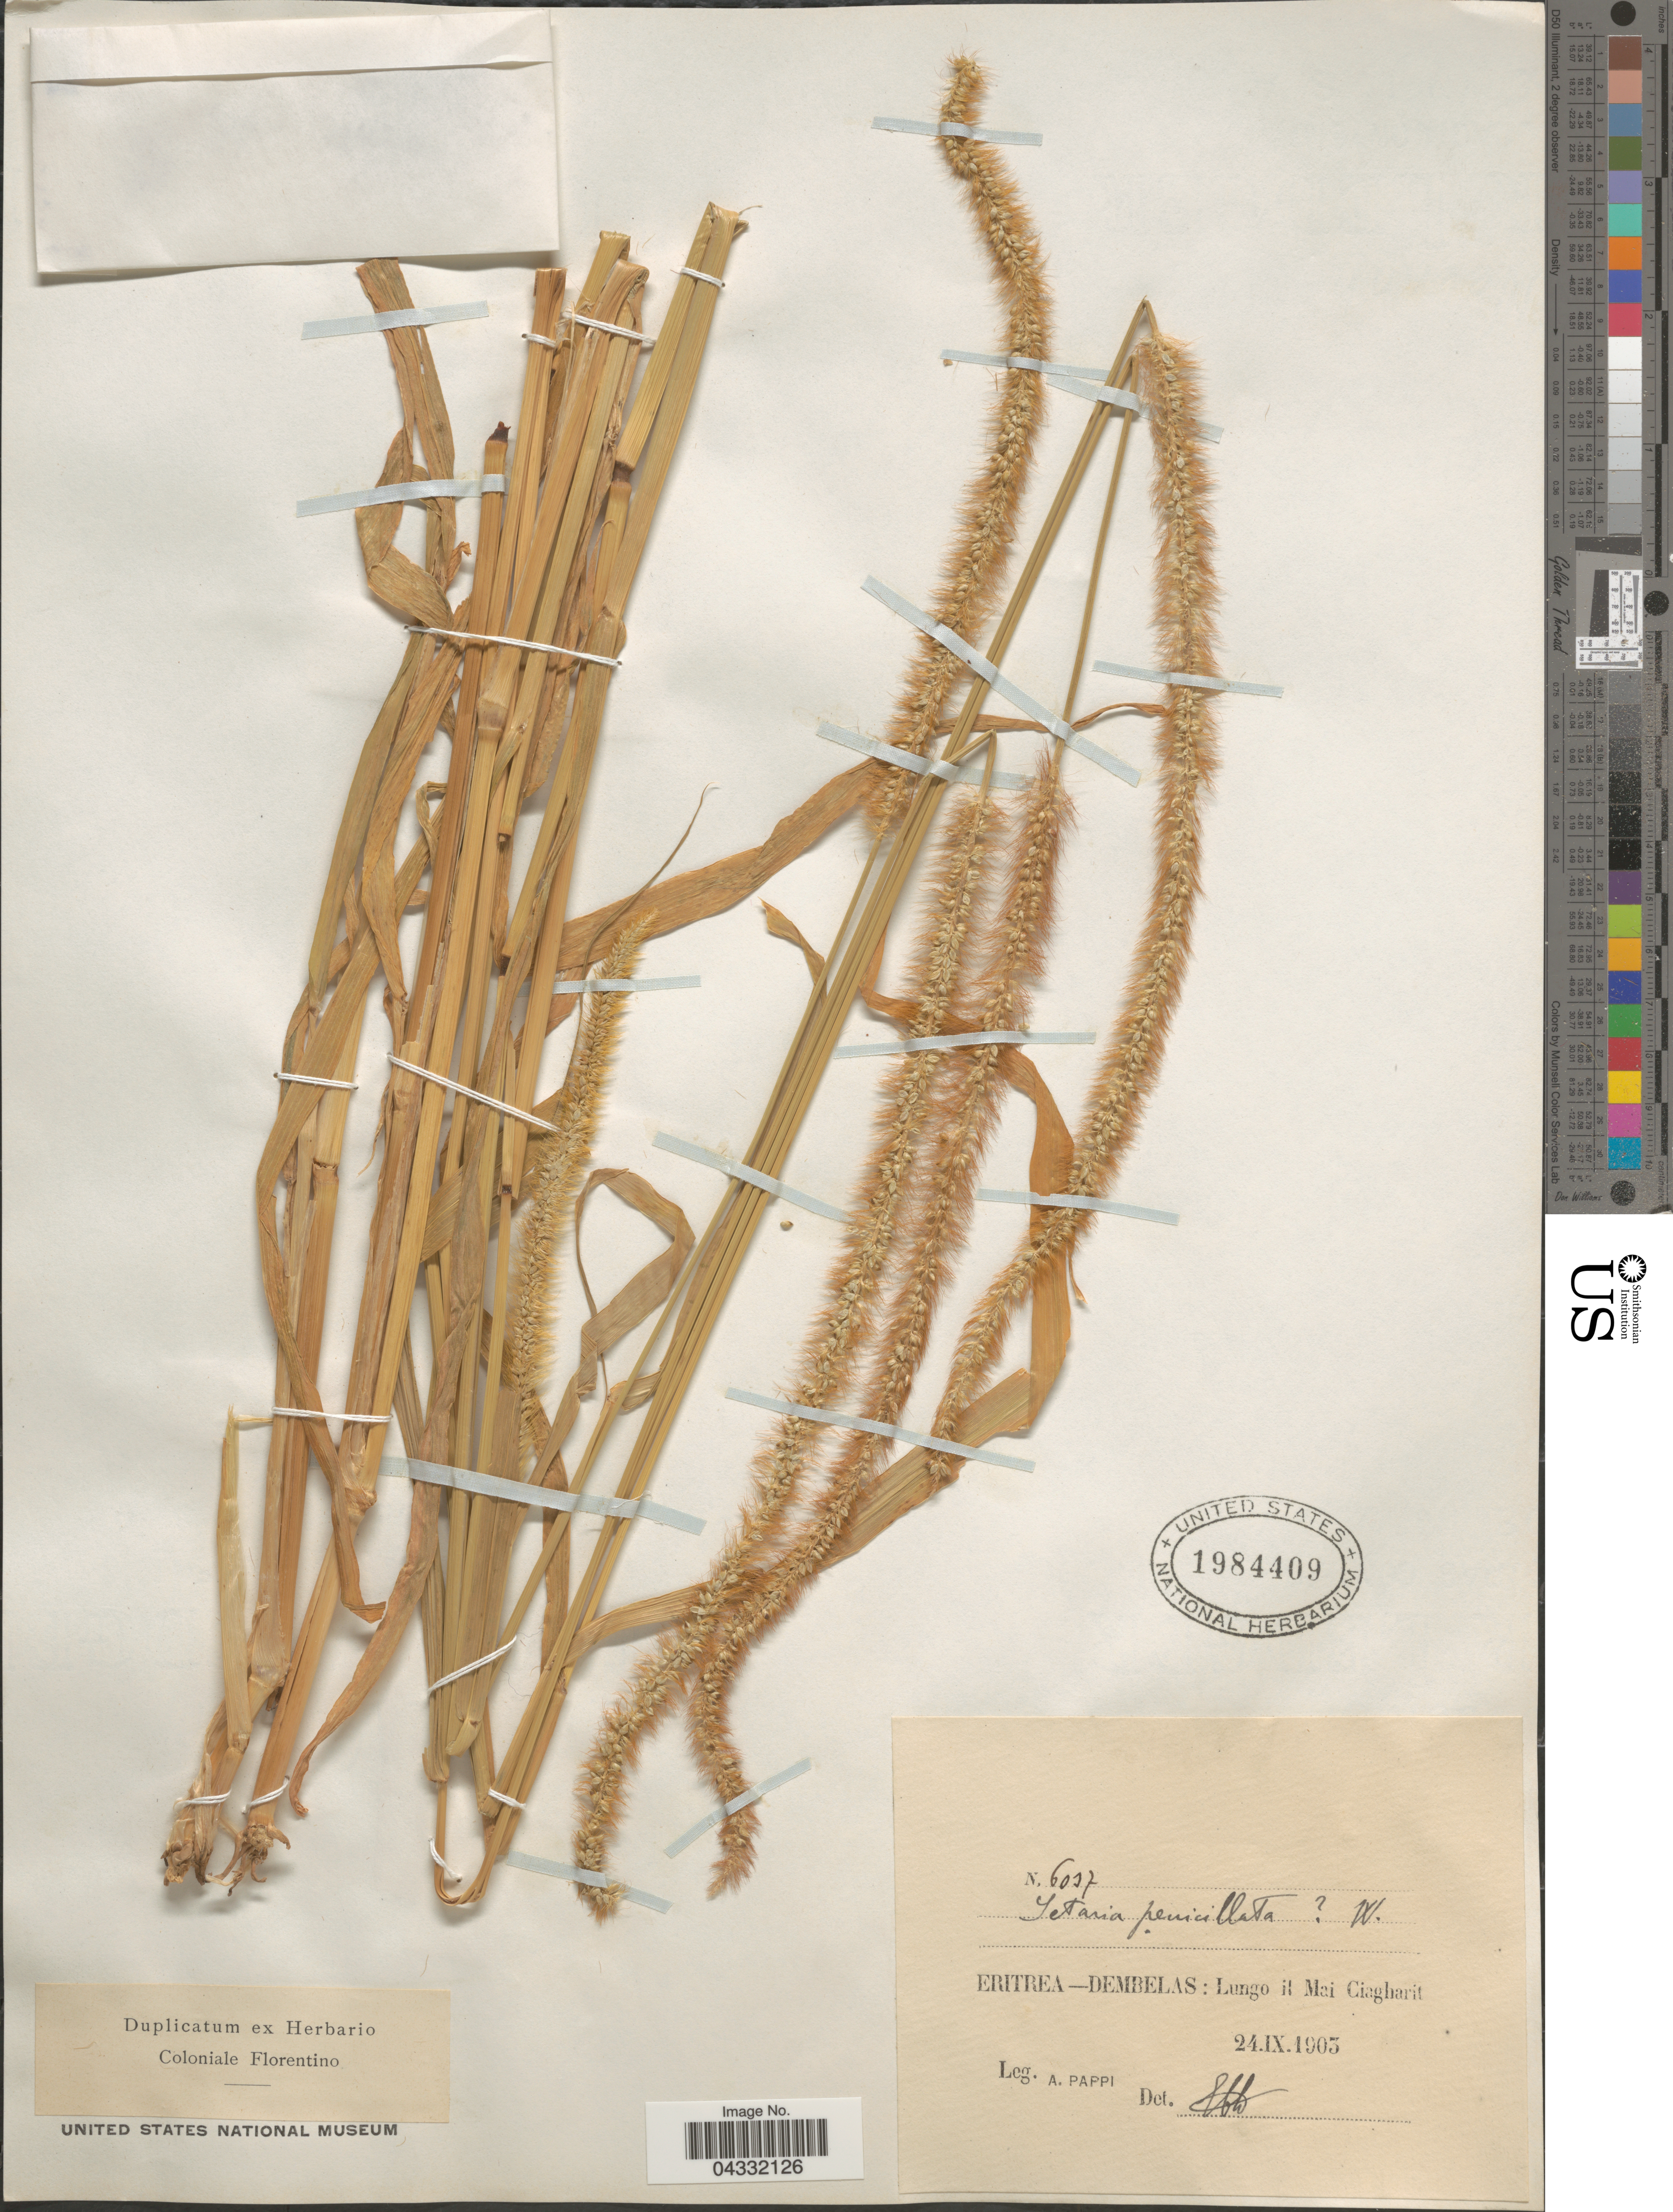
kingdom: Plantae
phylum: Tracheophyta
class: Liliopsida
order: Poales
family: Poaceae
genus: Setaria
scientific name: Setaria sp.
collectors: A. Pappi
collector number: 6037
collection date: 1905-09-24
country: Eritrea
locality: Dembelas: Lungo il Mai Ciagharit.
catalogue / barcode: US 1984409